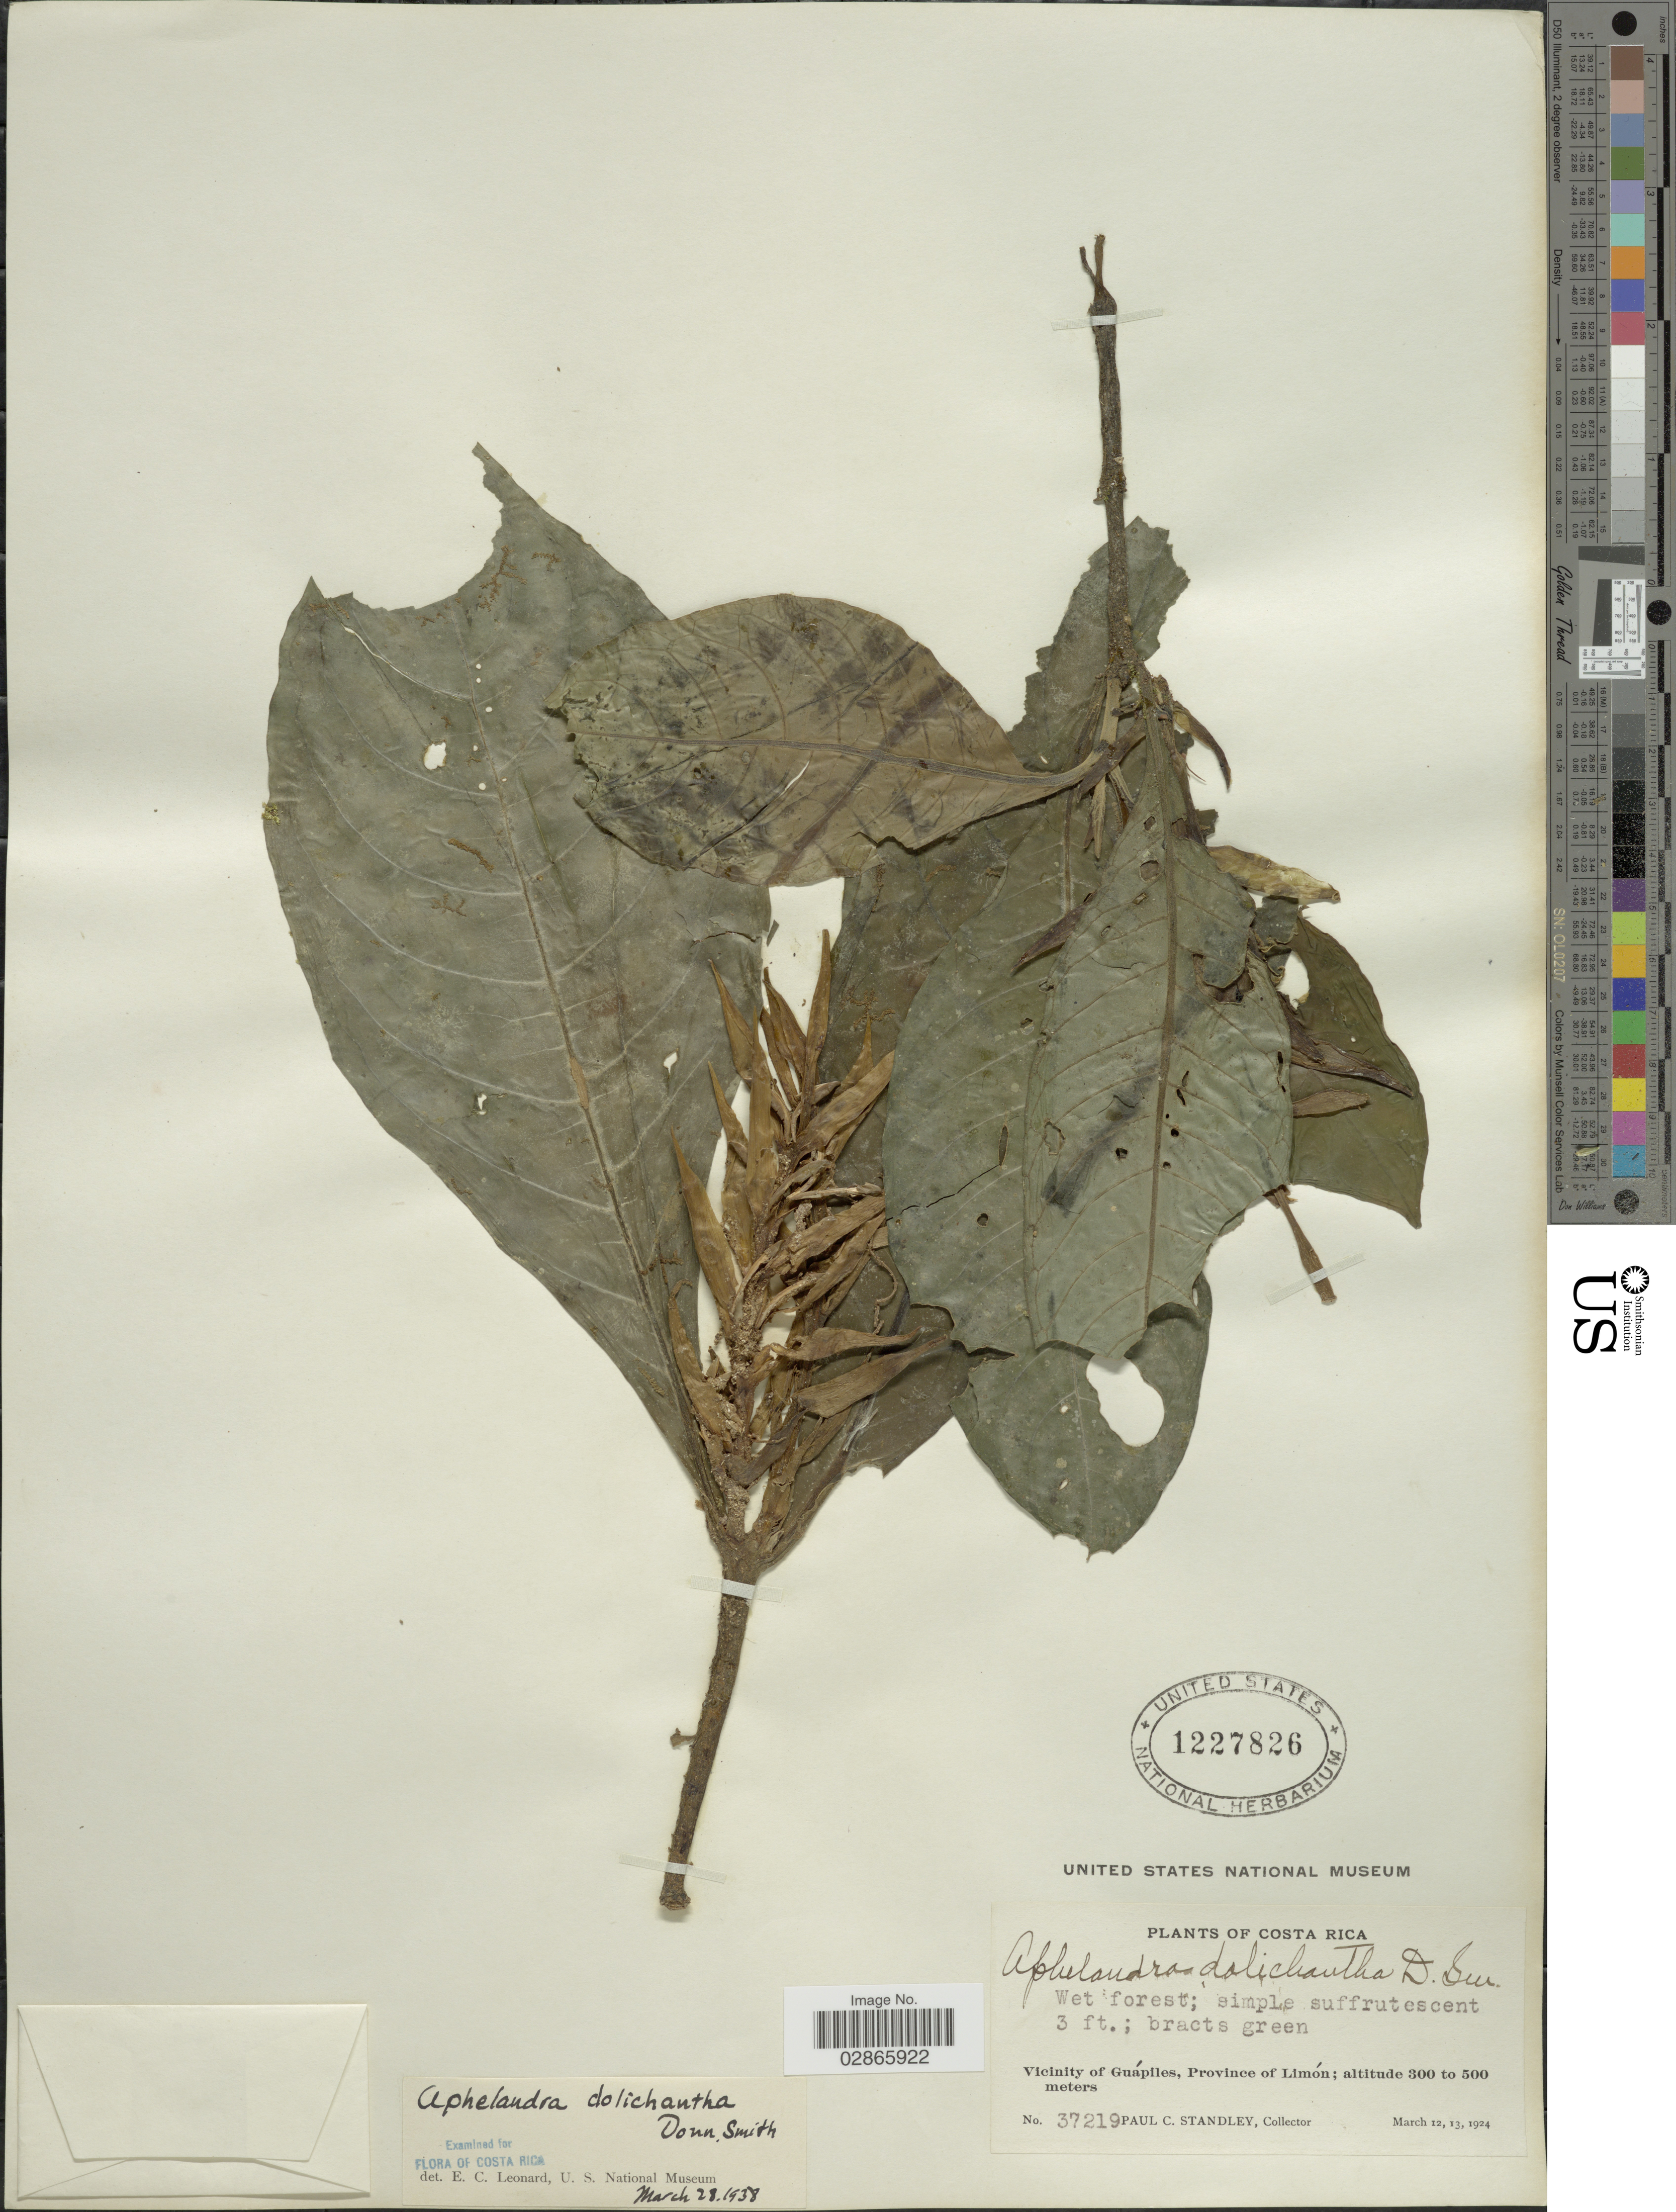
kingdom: Plantae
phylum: Tracheophyta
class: Magnoliopsida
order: Lamiales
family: Acanthaceae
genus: Aphelandra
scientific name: Aphelandra dolichantha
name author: Donn. Sm.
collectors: P. C. Standley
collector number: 37219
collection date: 1924-03-12/1924-03-13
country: Costa Rica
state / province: Limón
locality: Vicinity of Guápiles.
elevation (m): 300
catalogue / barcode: US 1227826